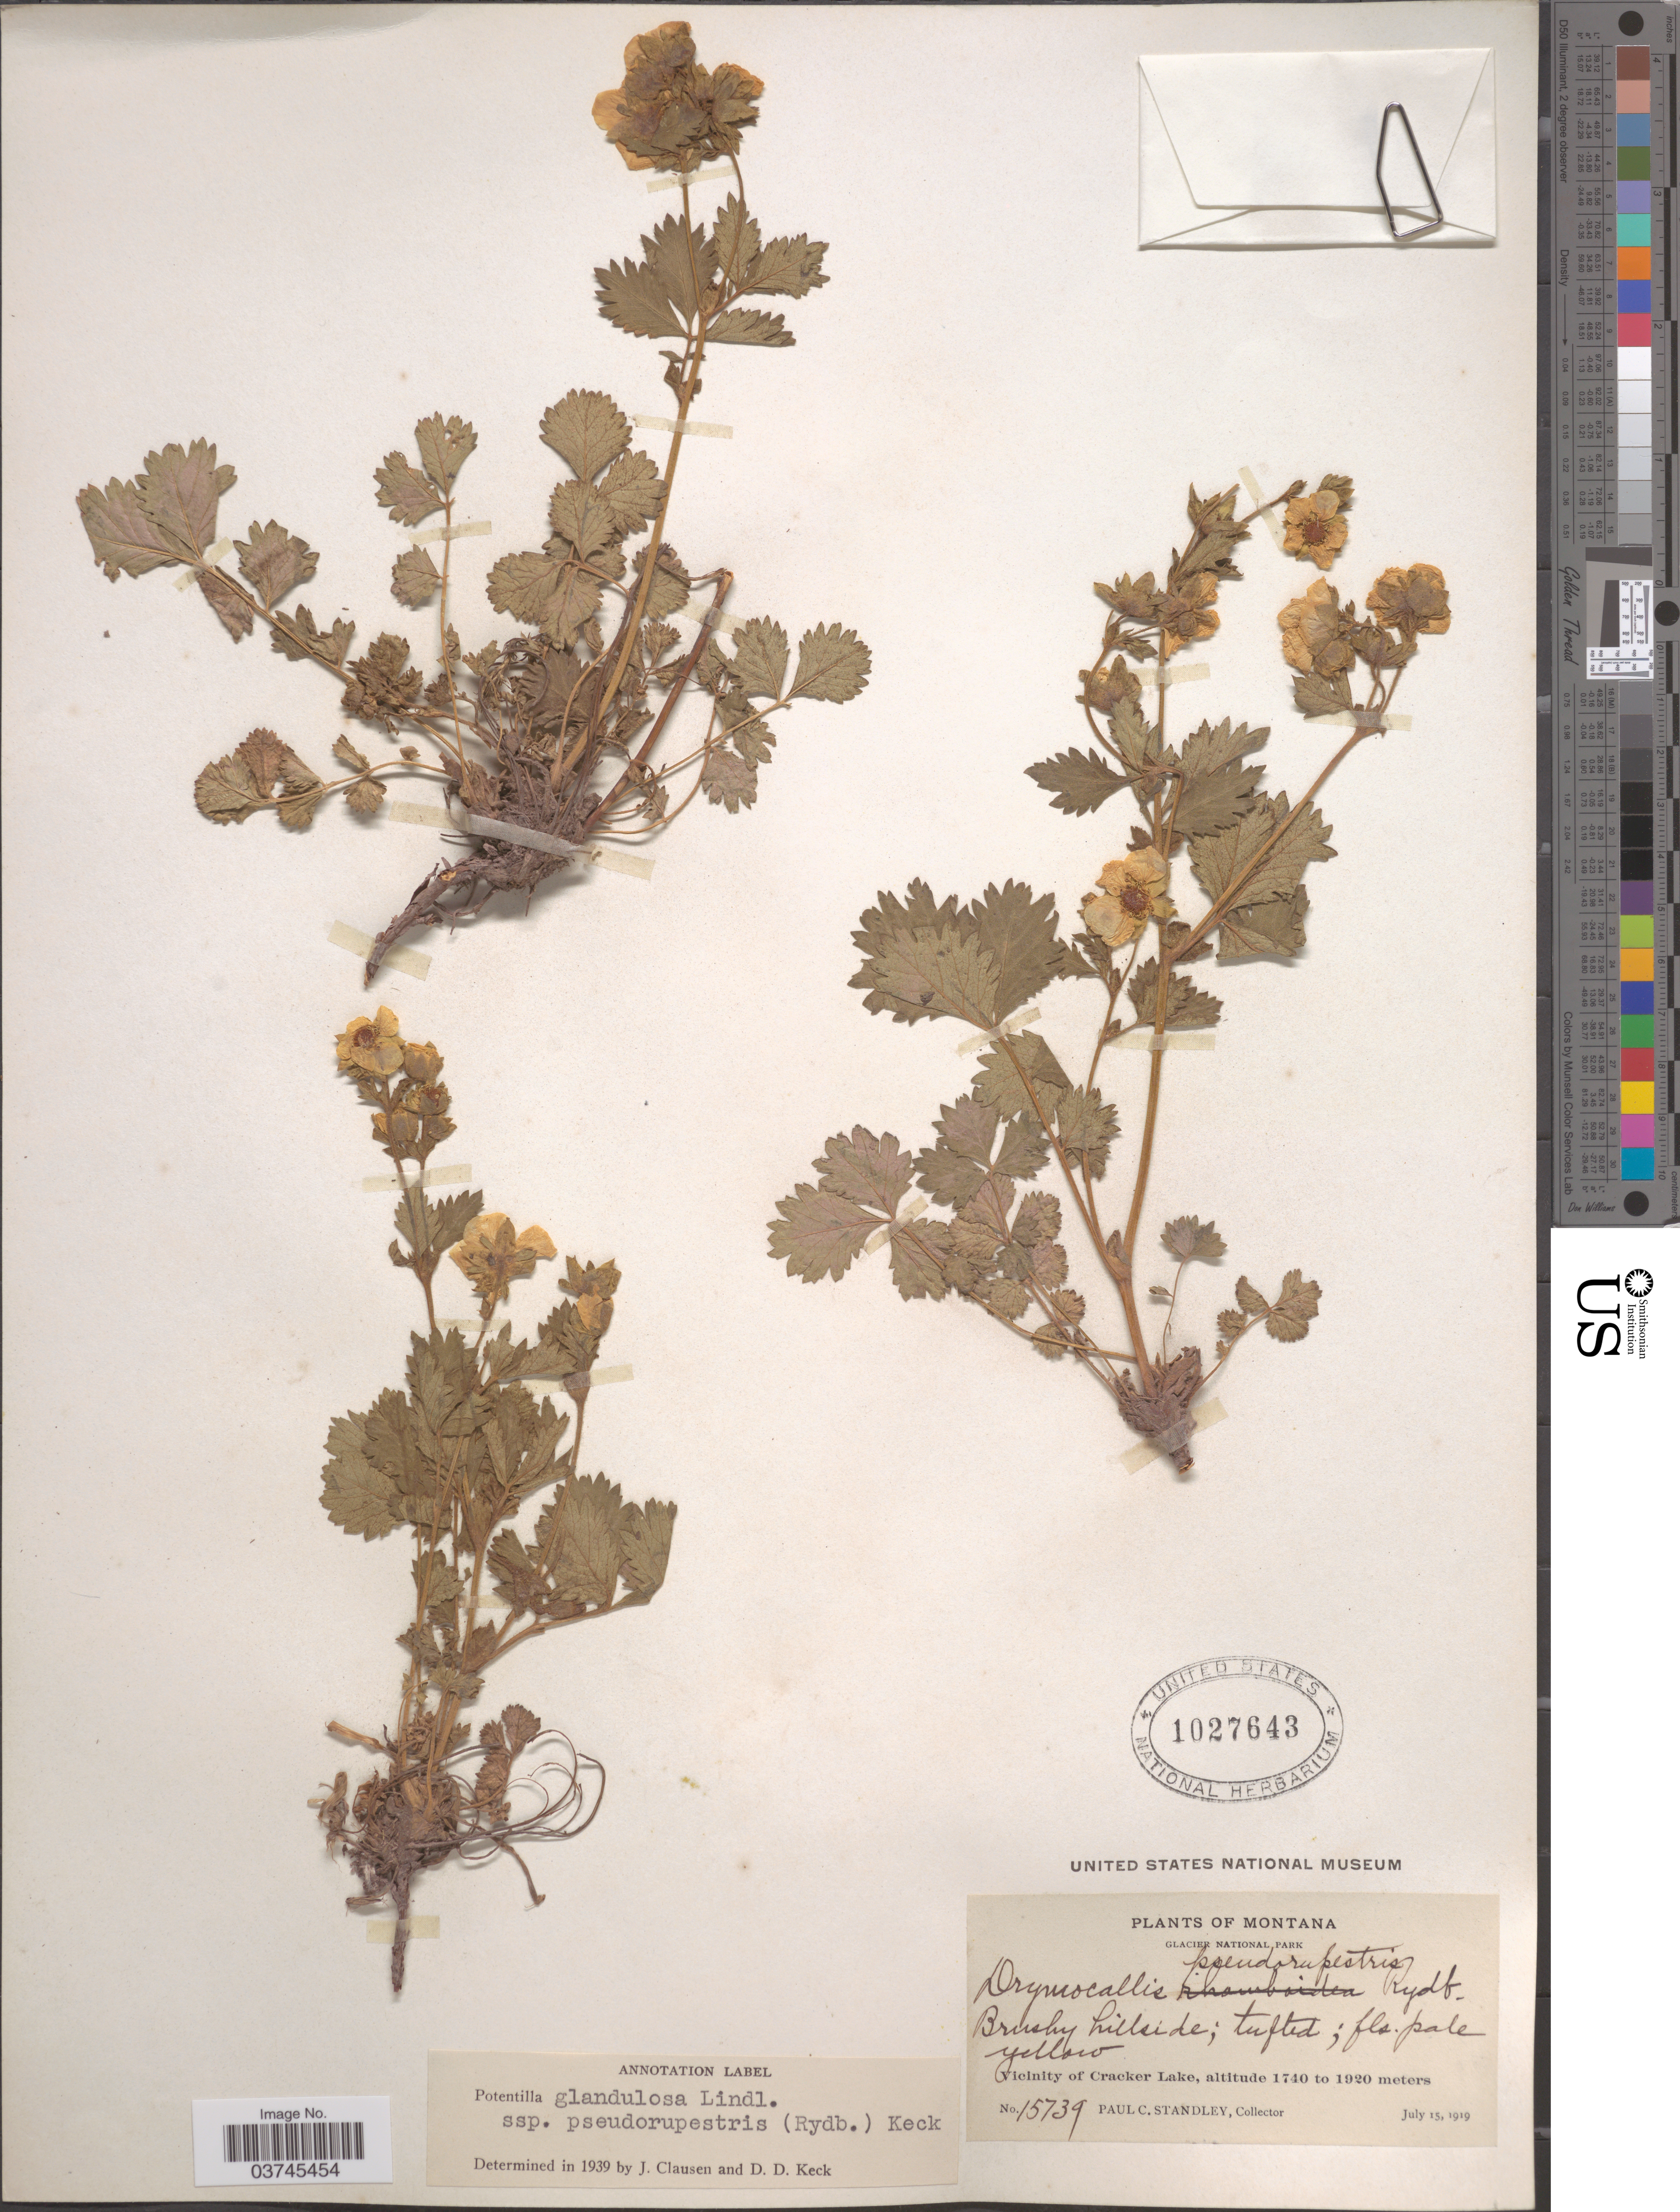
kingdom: Plantae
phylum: Tracheophyta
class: Magnoliopsida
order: Rosales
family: Rosaceae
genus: Drymocallis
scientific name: Drymocallis pseudorupestris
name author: (Rydb.) Rydb.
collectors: P. C. Standley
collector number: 15739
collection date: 1919-07-15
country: United States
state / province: Montana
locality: Glacier National Park. Vicinity of Cracker Lake.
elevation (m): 1740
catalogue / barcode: US 1027643